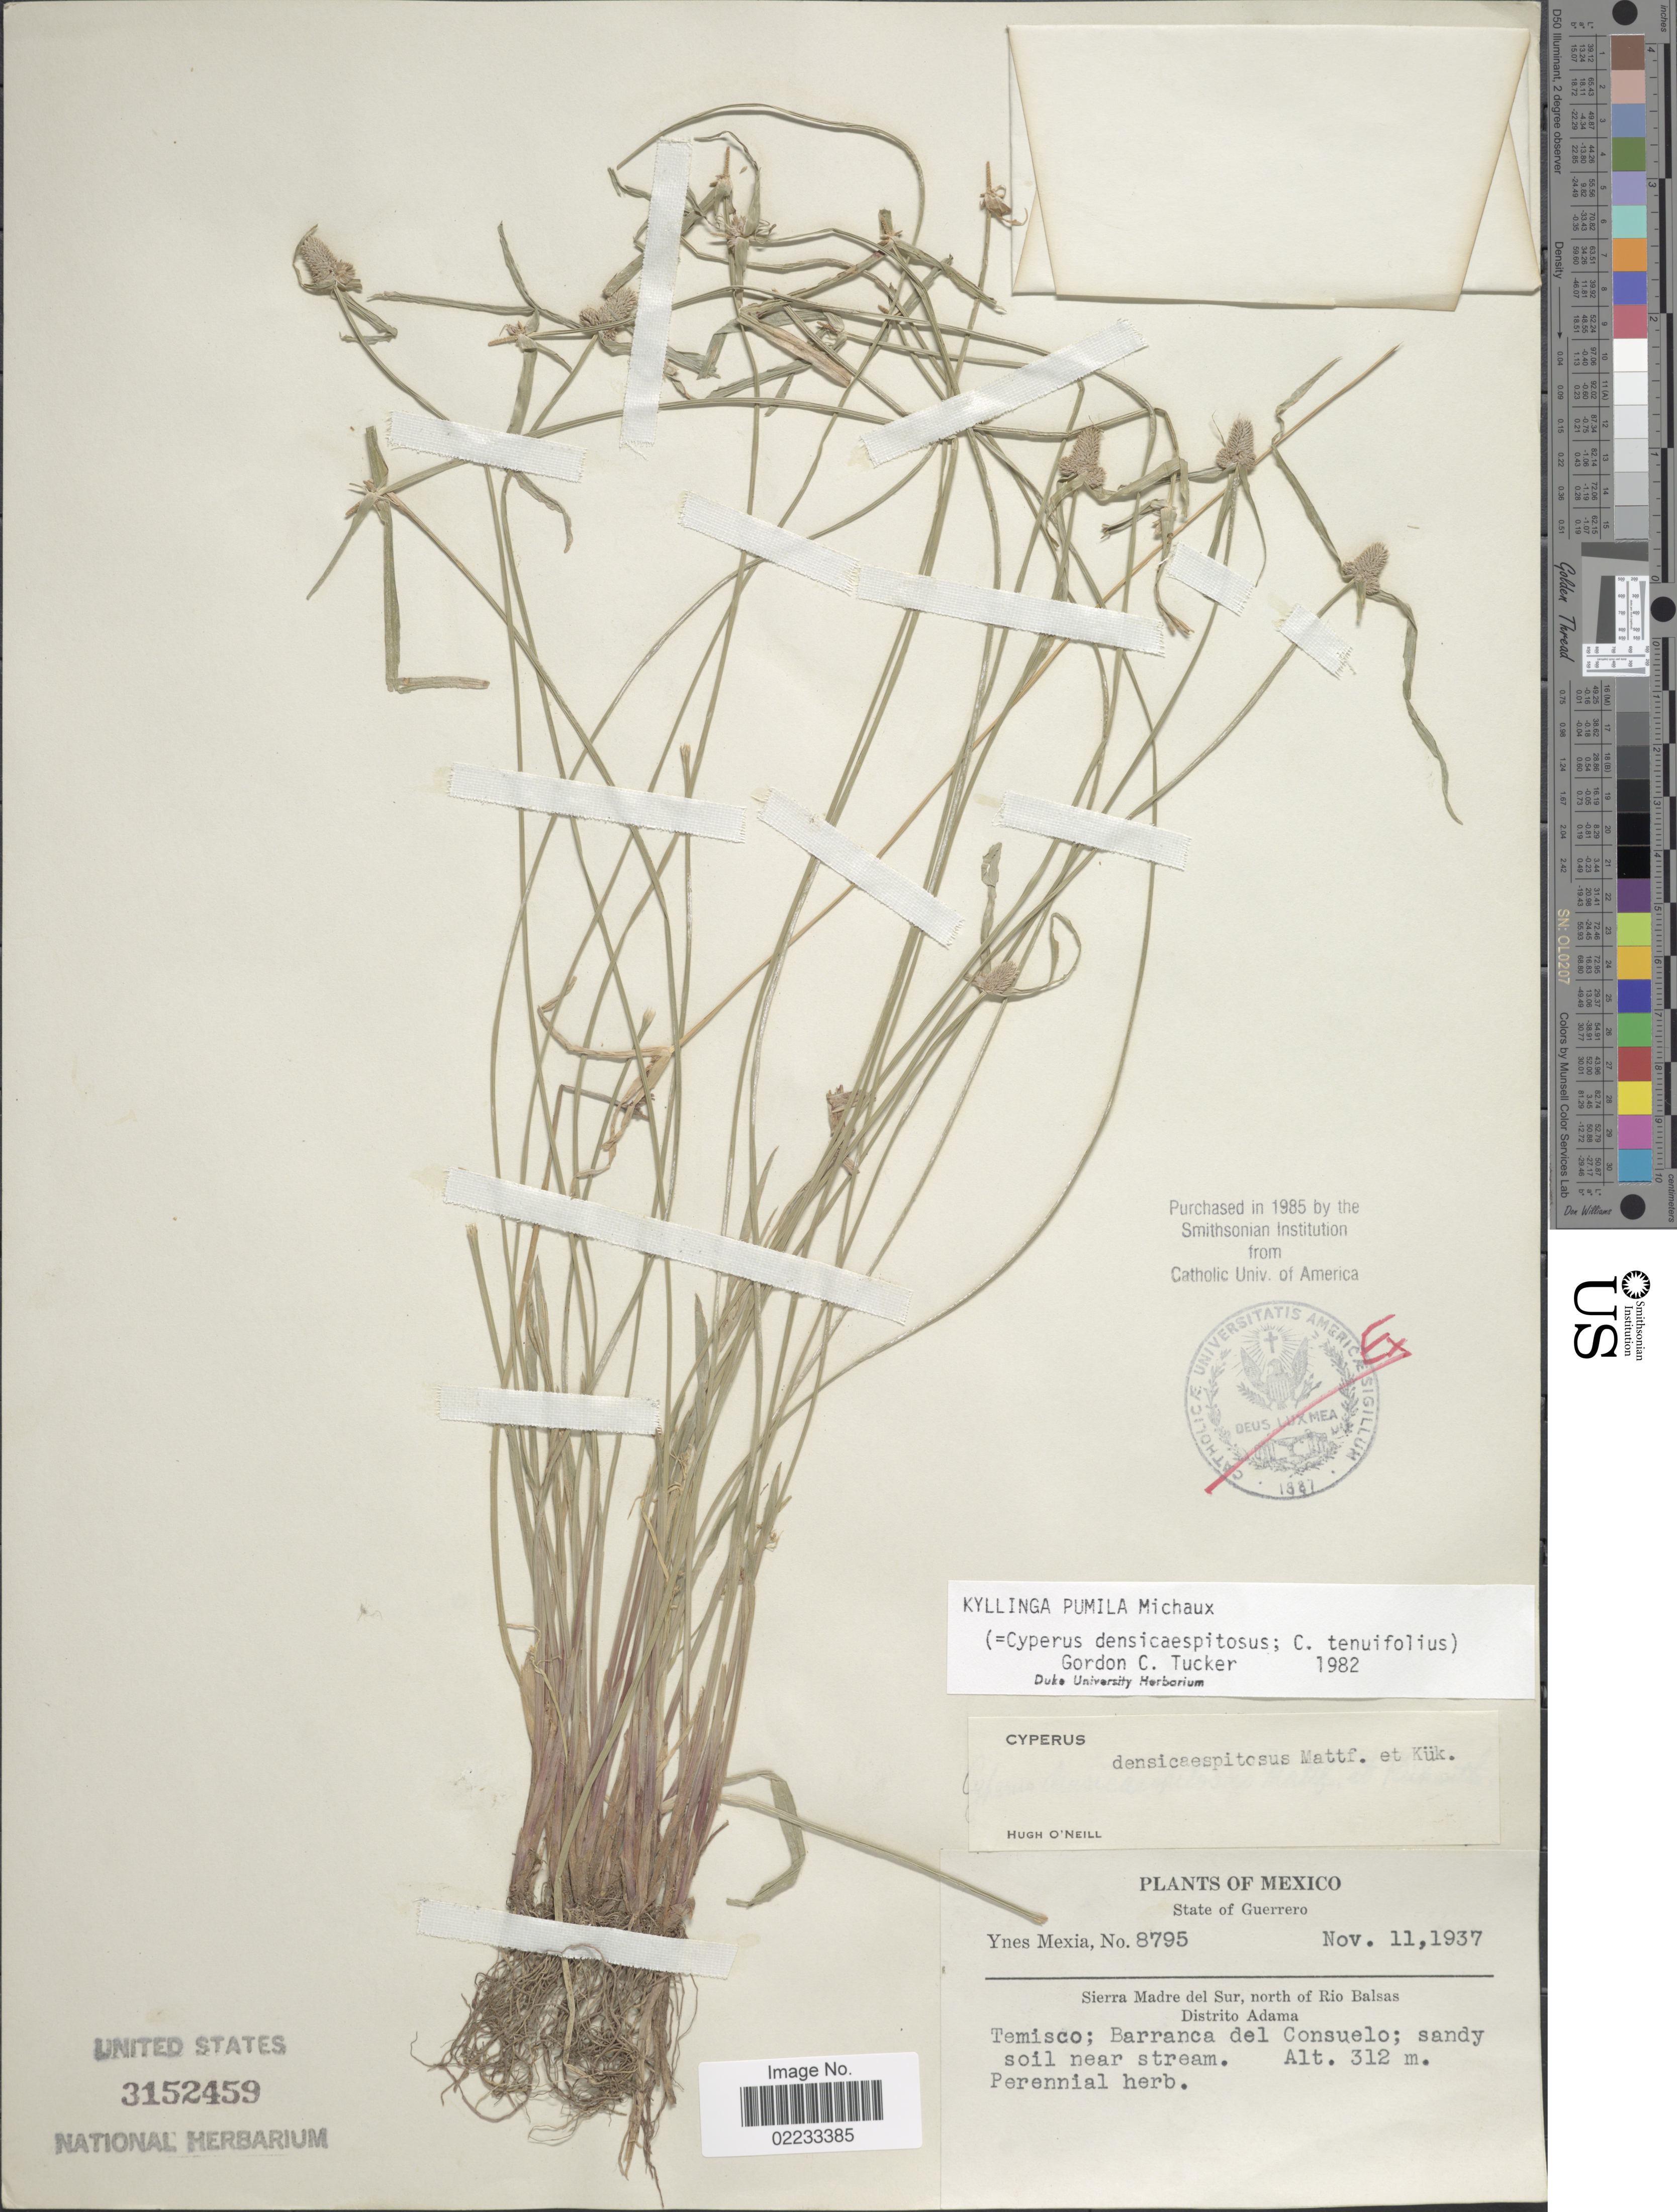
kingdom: Plantae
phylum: Tracheophyta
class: Liliopsida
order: Poales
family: Cyperaceae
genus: Cyperus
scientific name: Cyperus hortensis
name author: (Salzm. ex Steud.) Dorr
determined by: Strong, Mark T., (BOT), Smithsonian Institution - National Museum of Natural History (UNITED STATES)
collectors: Y. Mexia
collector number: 8795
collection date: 1937-11-11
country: Mexico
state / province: Guerrero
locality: Sierra Madre del Sur, north of Rio Balsas, Distrito Adama,Temisco; Barranca del Consuelo; sandy soil near stream.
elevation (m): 312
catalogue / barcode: US 3152459